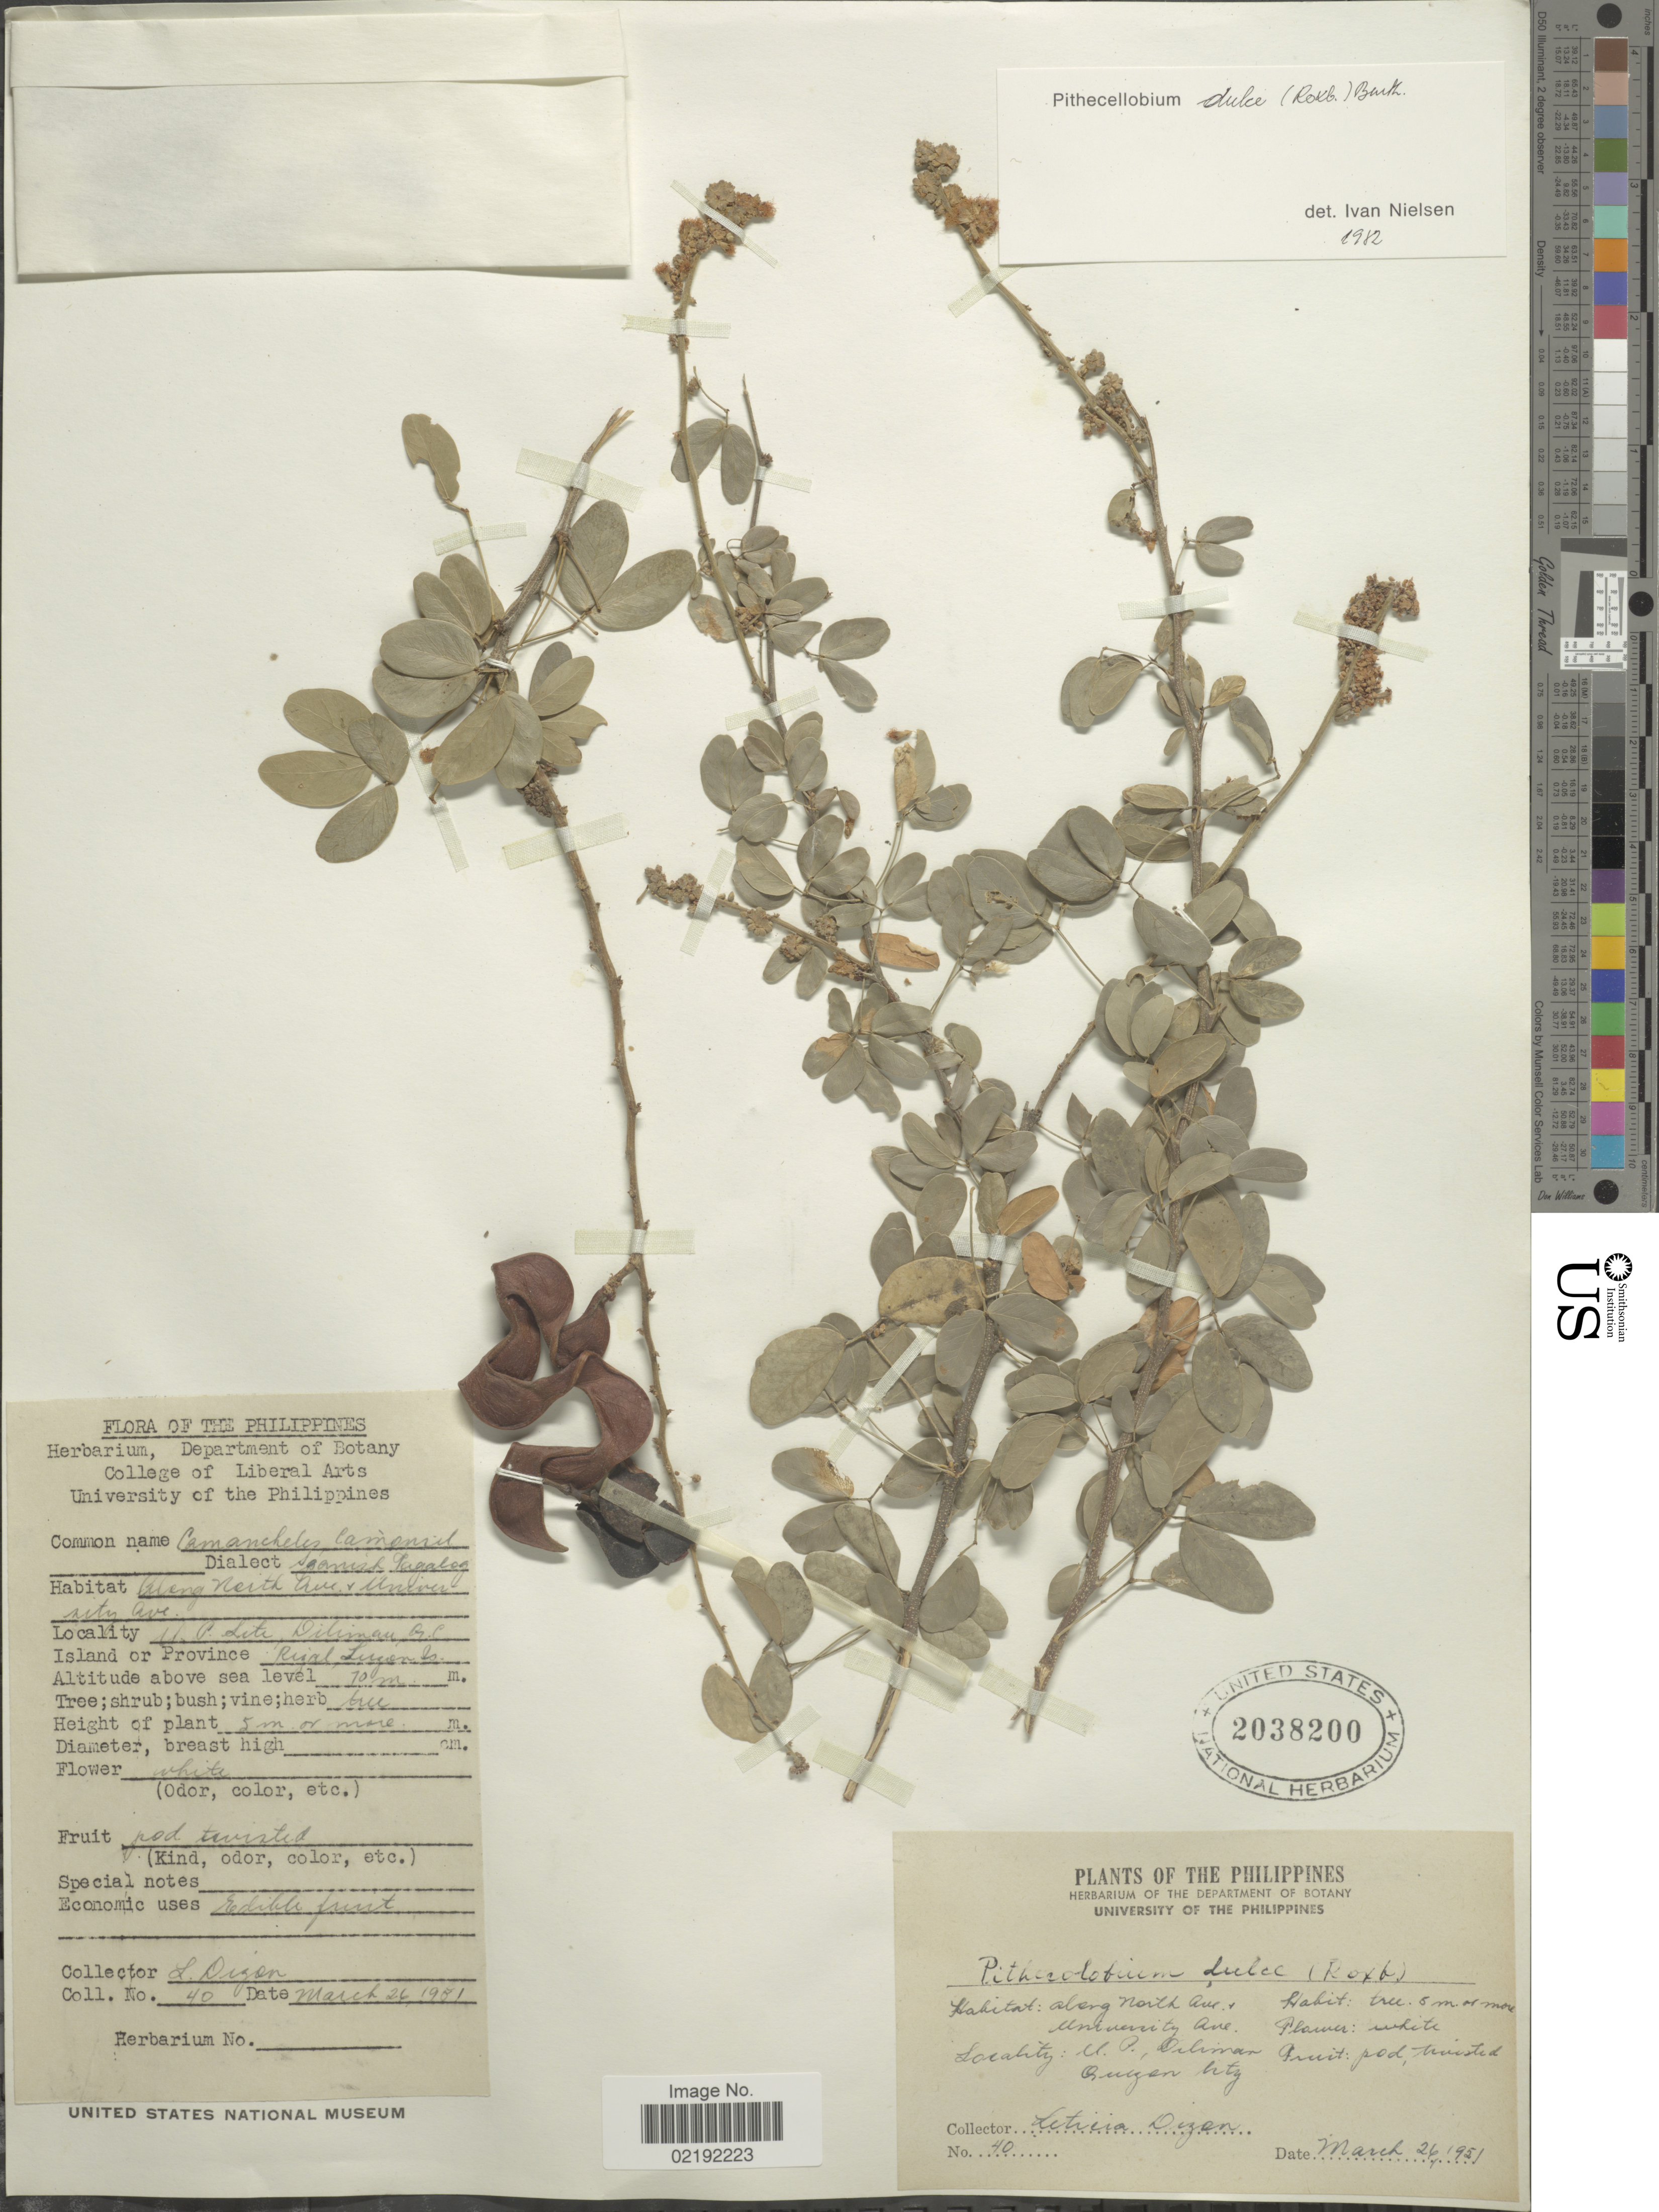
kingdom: Plantae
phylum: Tracheophyta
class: Magnoliopsida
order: Fabales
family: Fabaceae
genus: Pithecellobium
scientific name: Pithecellobium dulce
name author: (Roxb.) Benth.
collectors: L. Dizen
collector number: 40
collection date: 1951-03-26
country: Philippines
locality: Along Keith Ave v. University Ave, U. P. Lite, Dilimau, R.C., Rizal, Luzon Is.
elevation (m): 10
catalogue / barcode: US 2038200